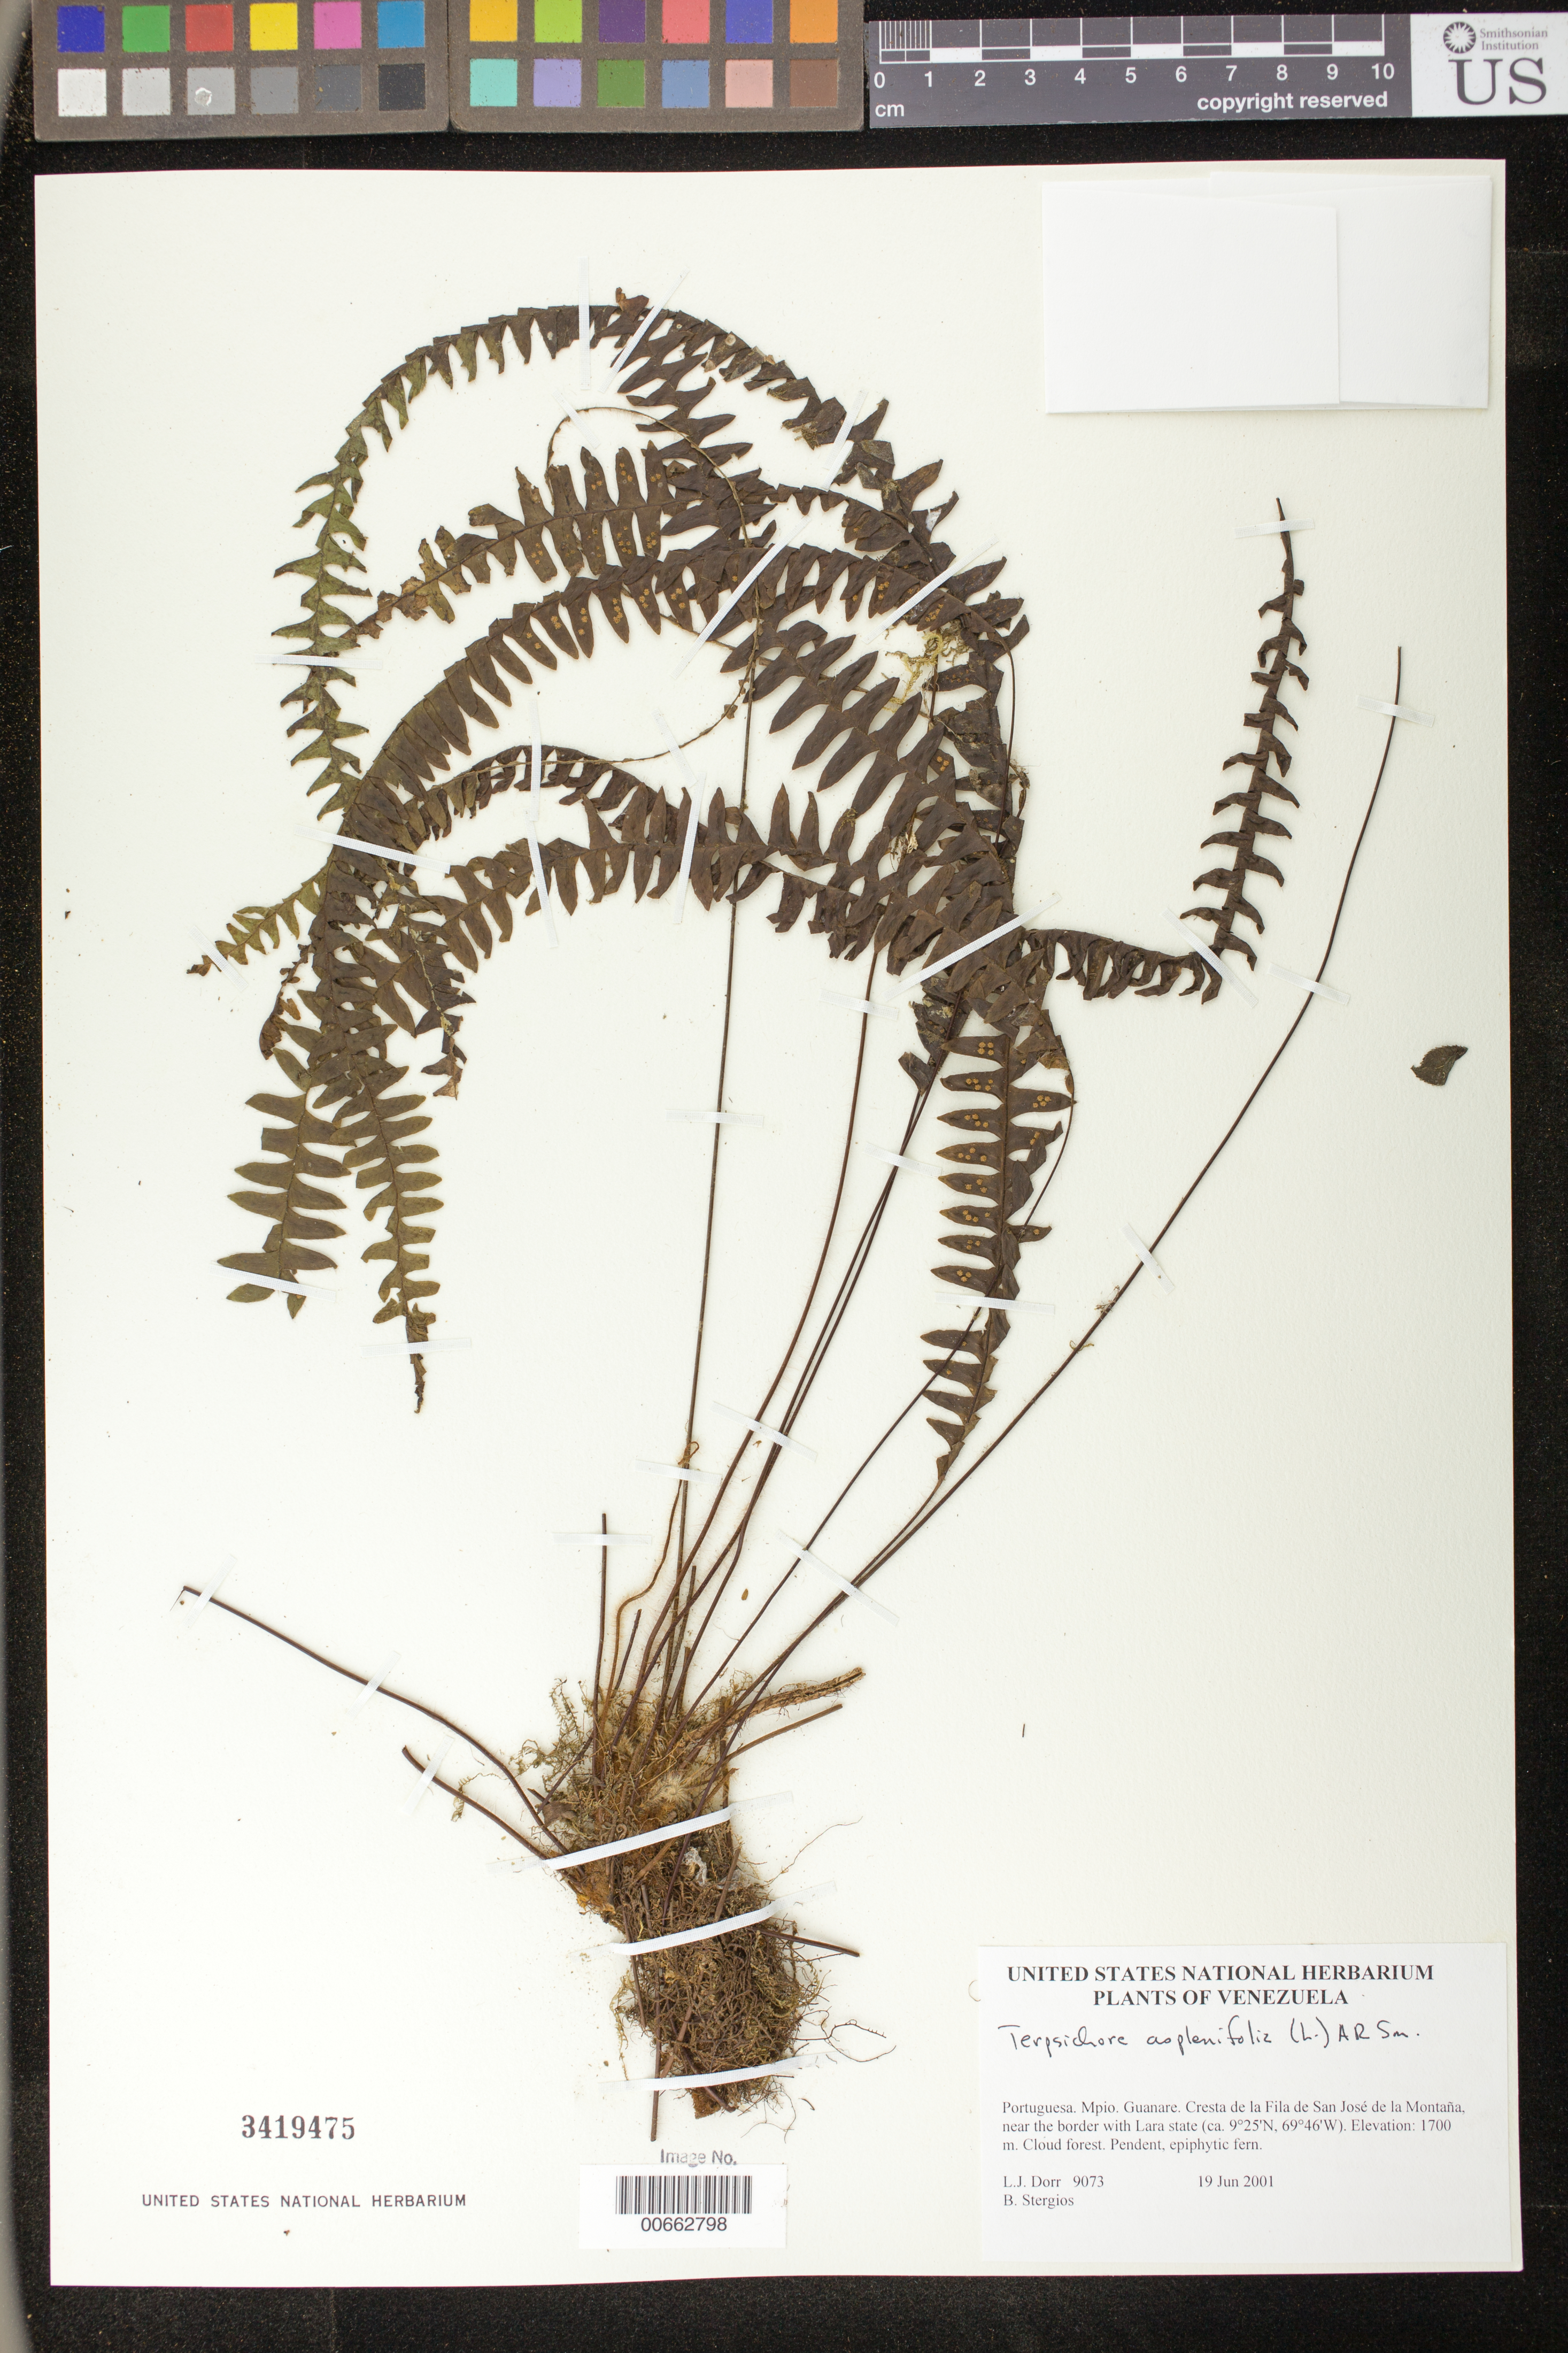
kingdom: Plantae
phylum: Tracheophyta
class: Polypodiopsida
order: Polypodiales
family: Polypodiaceae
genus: Terpsichore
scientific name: Terpsichore asplenifolia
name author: (L.) A.R. Sm.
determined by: Dorr, L. J., (BOT), Smithsonian Institution - National Museum of Natural History (UNITED STATES)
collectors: L. J. Dorr & B. G. Stergios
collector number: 9073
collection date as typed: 19 Jun 2001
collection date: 2001-06-19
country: Venezuela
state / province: Portuguesa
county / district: Guanare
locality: Cresta de la Fila de San José de la Montaña, near the border with Lara state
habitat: Cloud forest.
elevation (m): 1700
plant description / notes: PORT, UC, US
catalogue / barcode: US 3419475